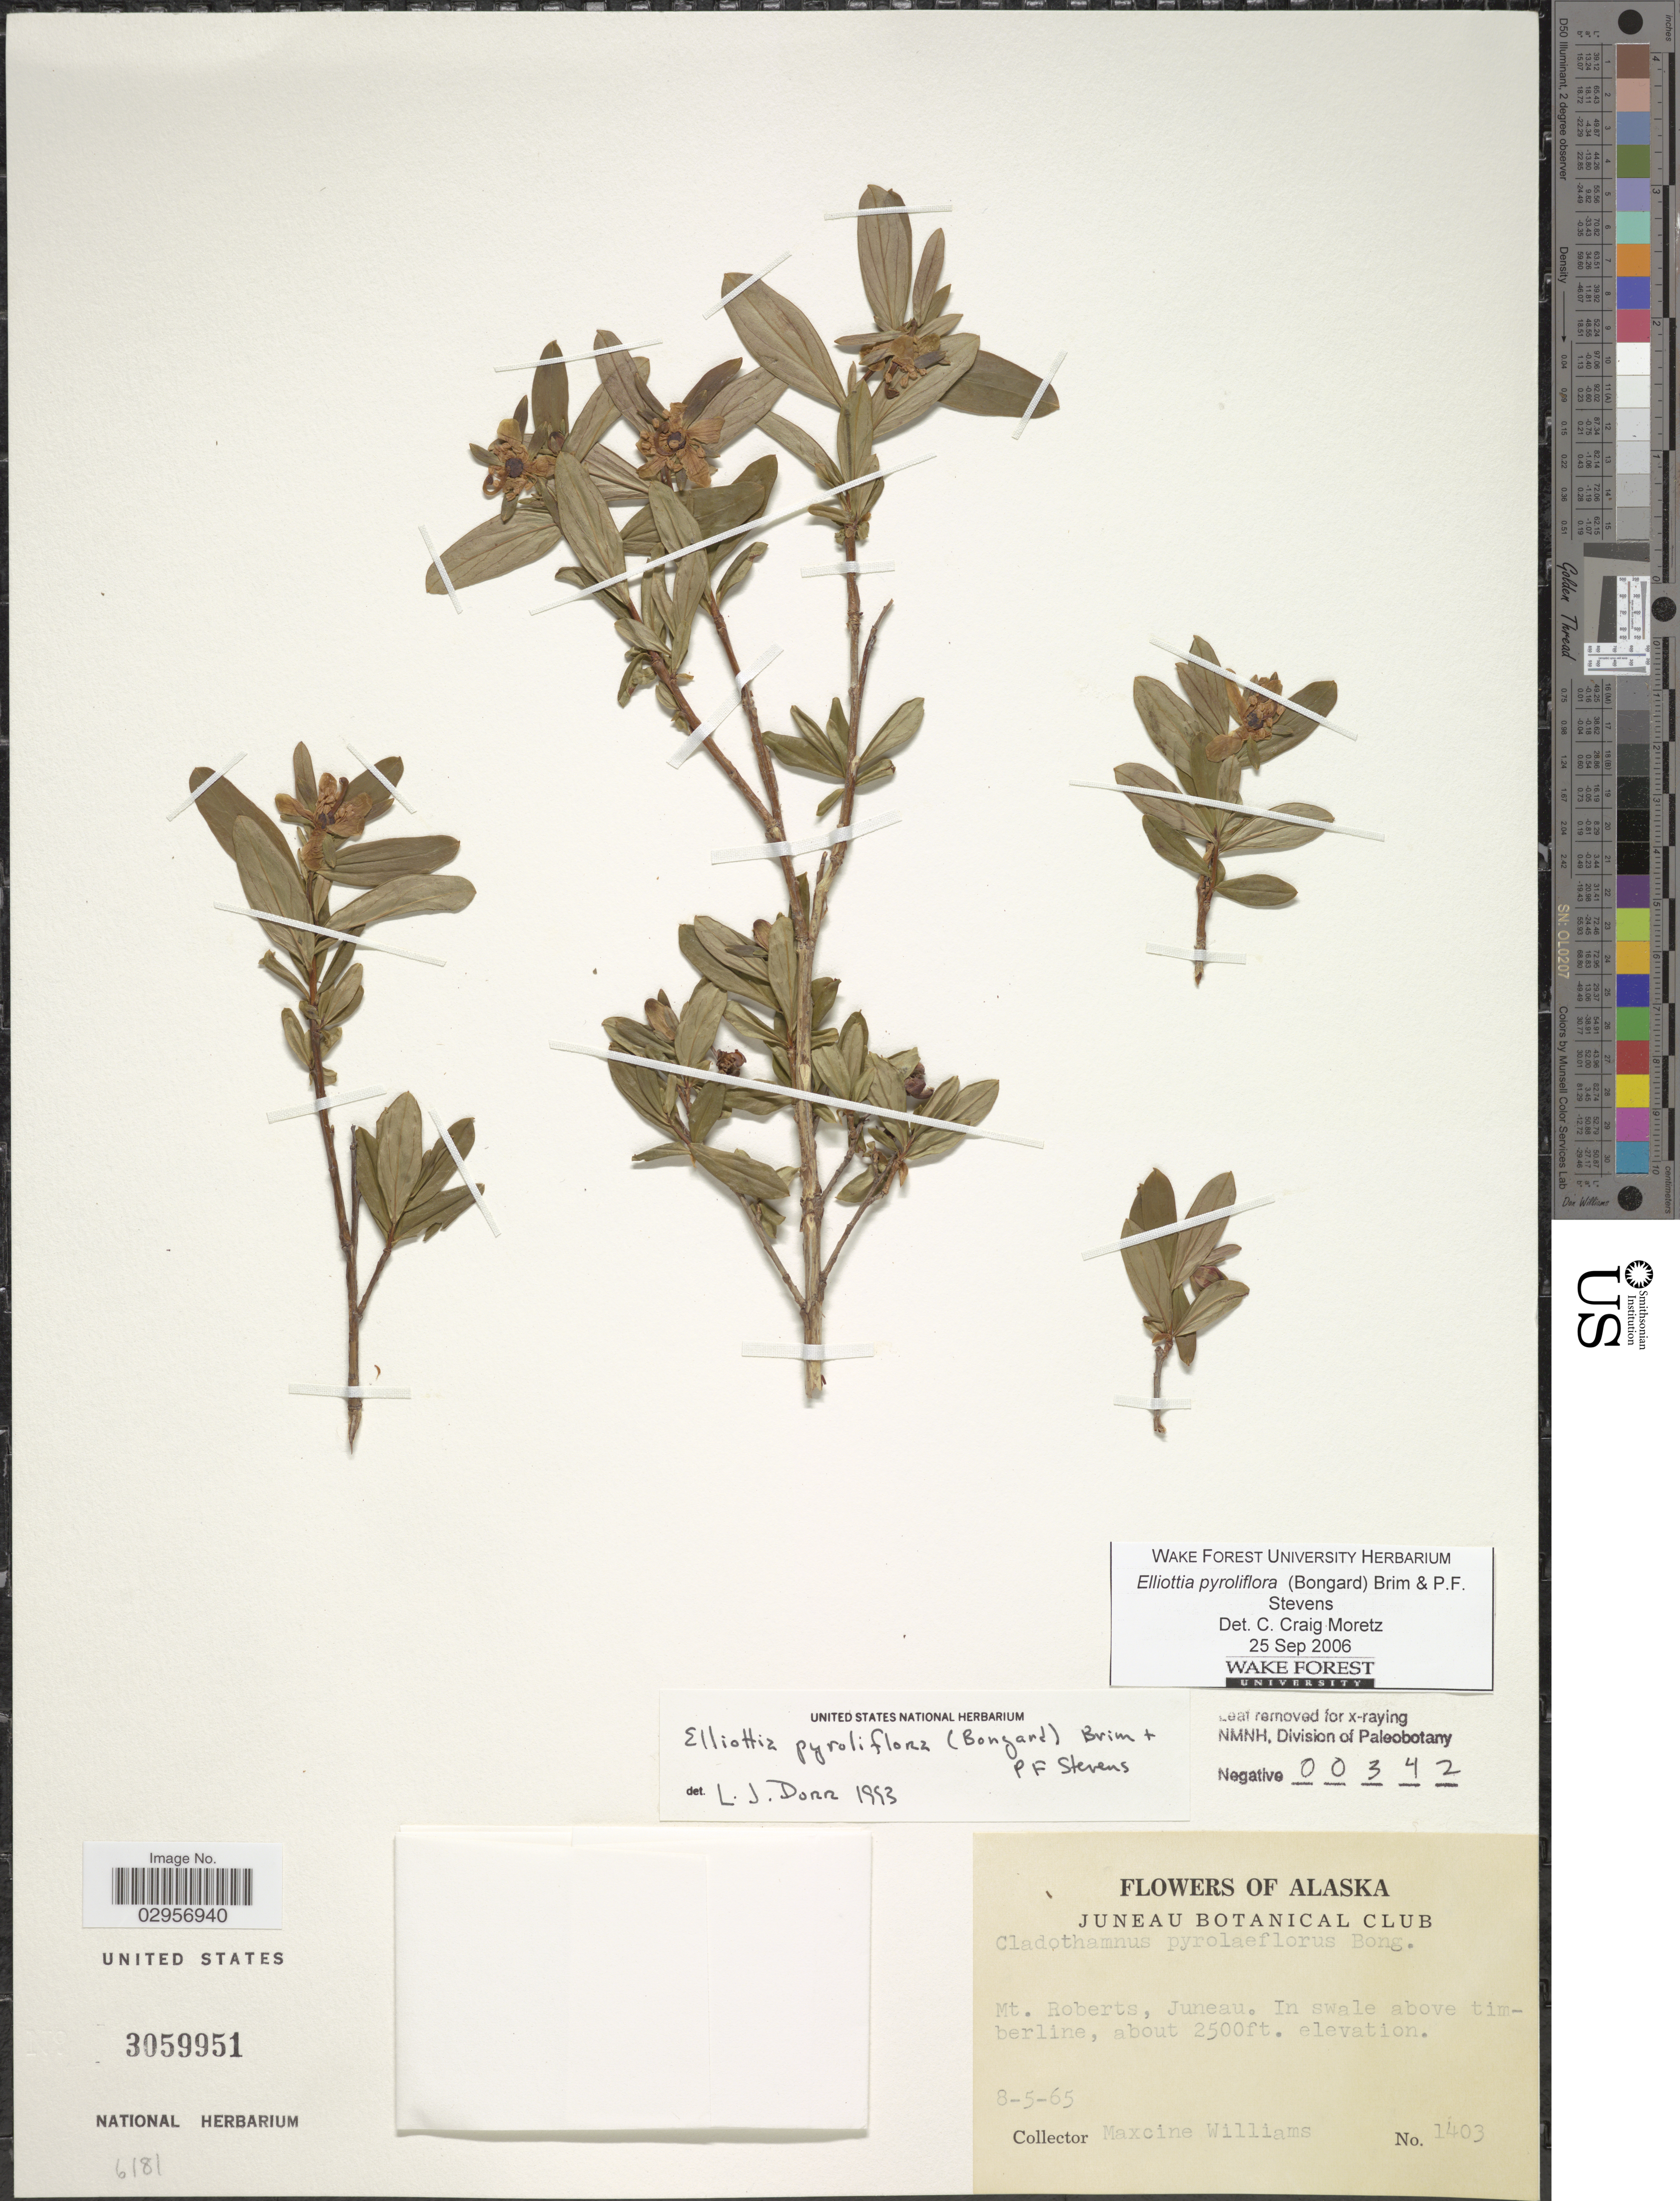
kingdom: Plantae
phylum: Tracheophyta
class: Magnoliopsida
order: Ericales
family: Ericaceae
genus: Elliottia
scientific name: Elliottia pyroliflora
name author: (Bong.) P.F. Stevens & Brim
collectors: M. Williams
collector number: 1403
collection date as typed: Transcribed d/m/y: 8/5/65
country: United States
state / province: Alaska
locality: Mt. Roberts, Juneau, In swale above timberline.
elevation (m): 762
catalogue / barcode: US 3059951